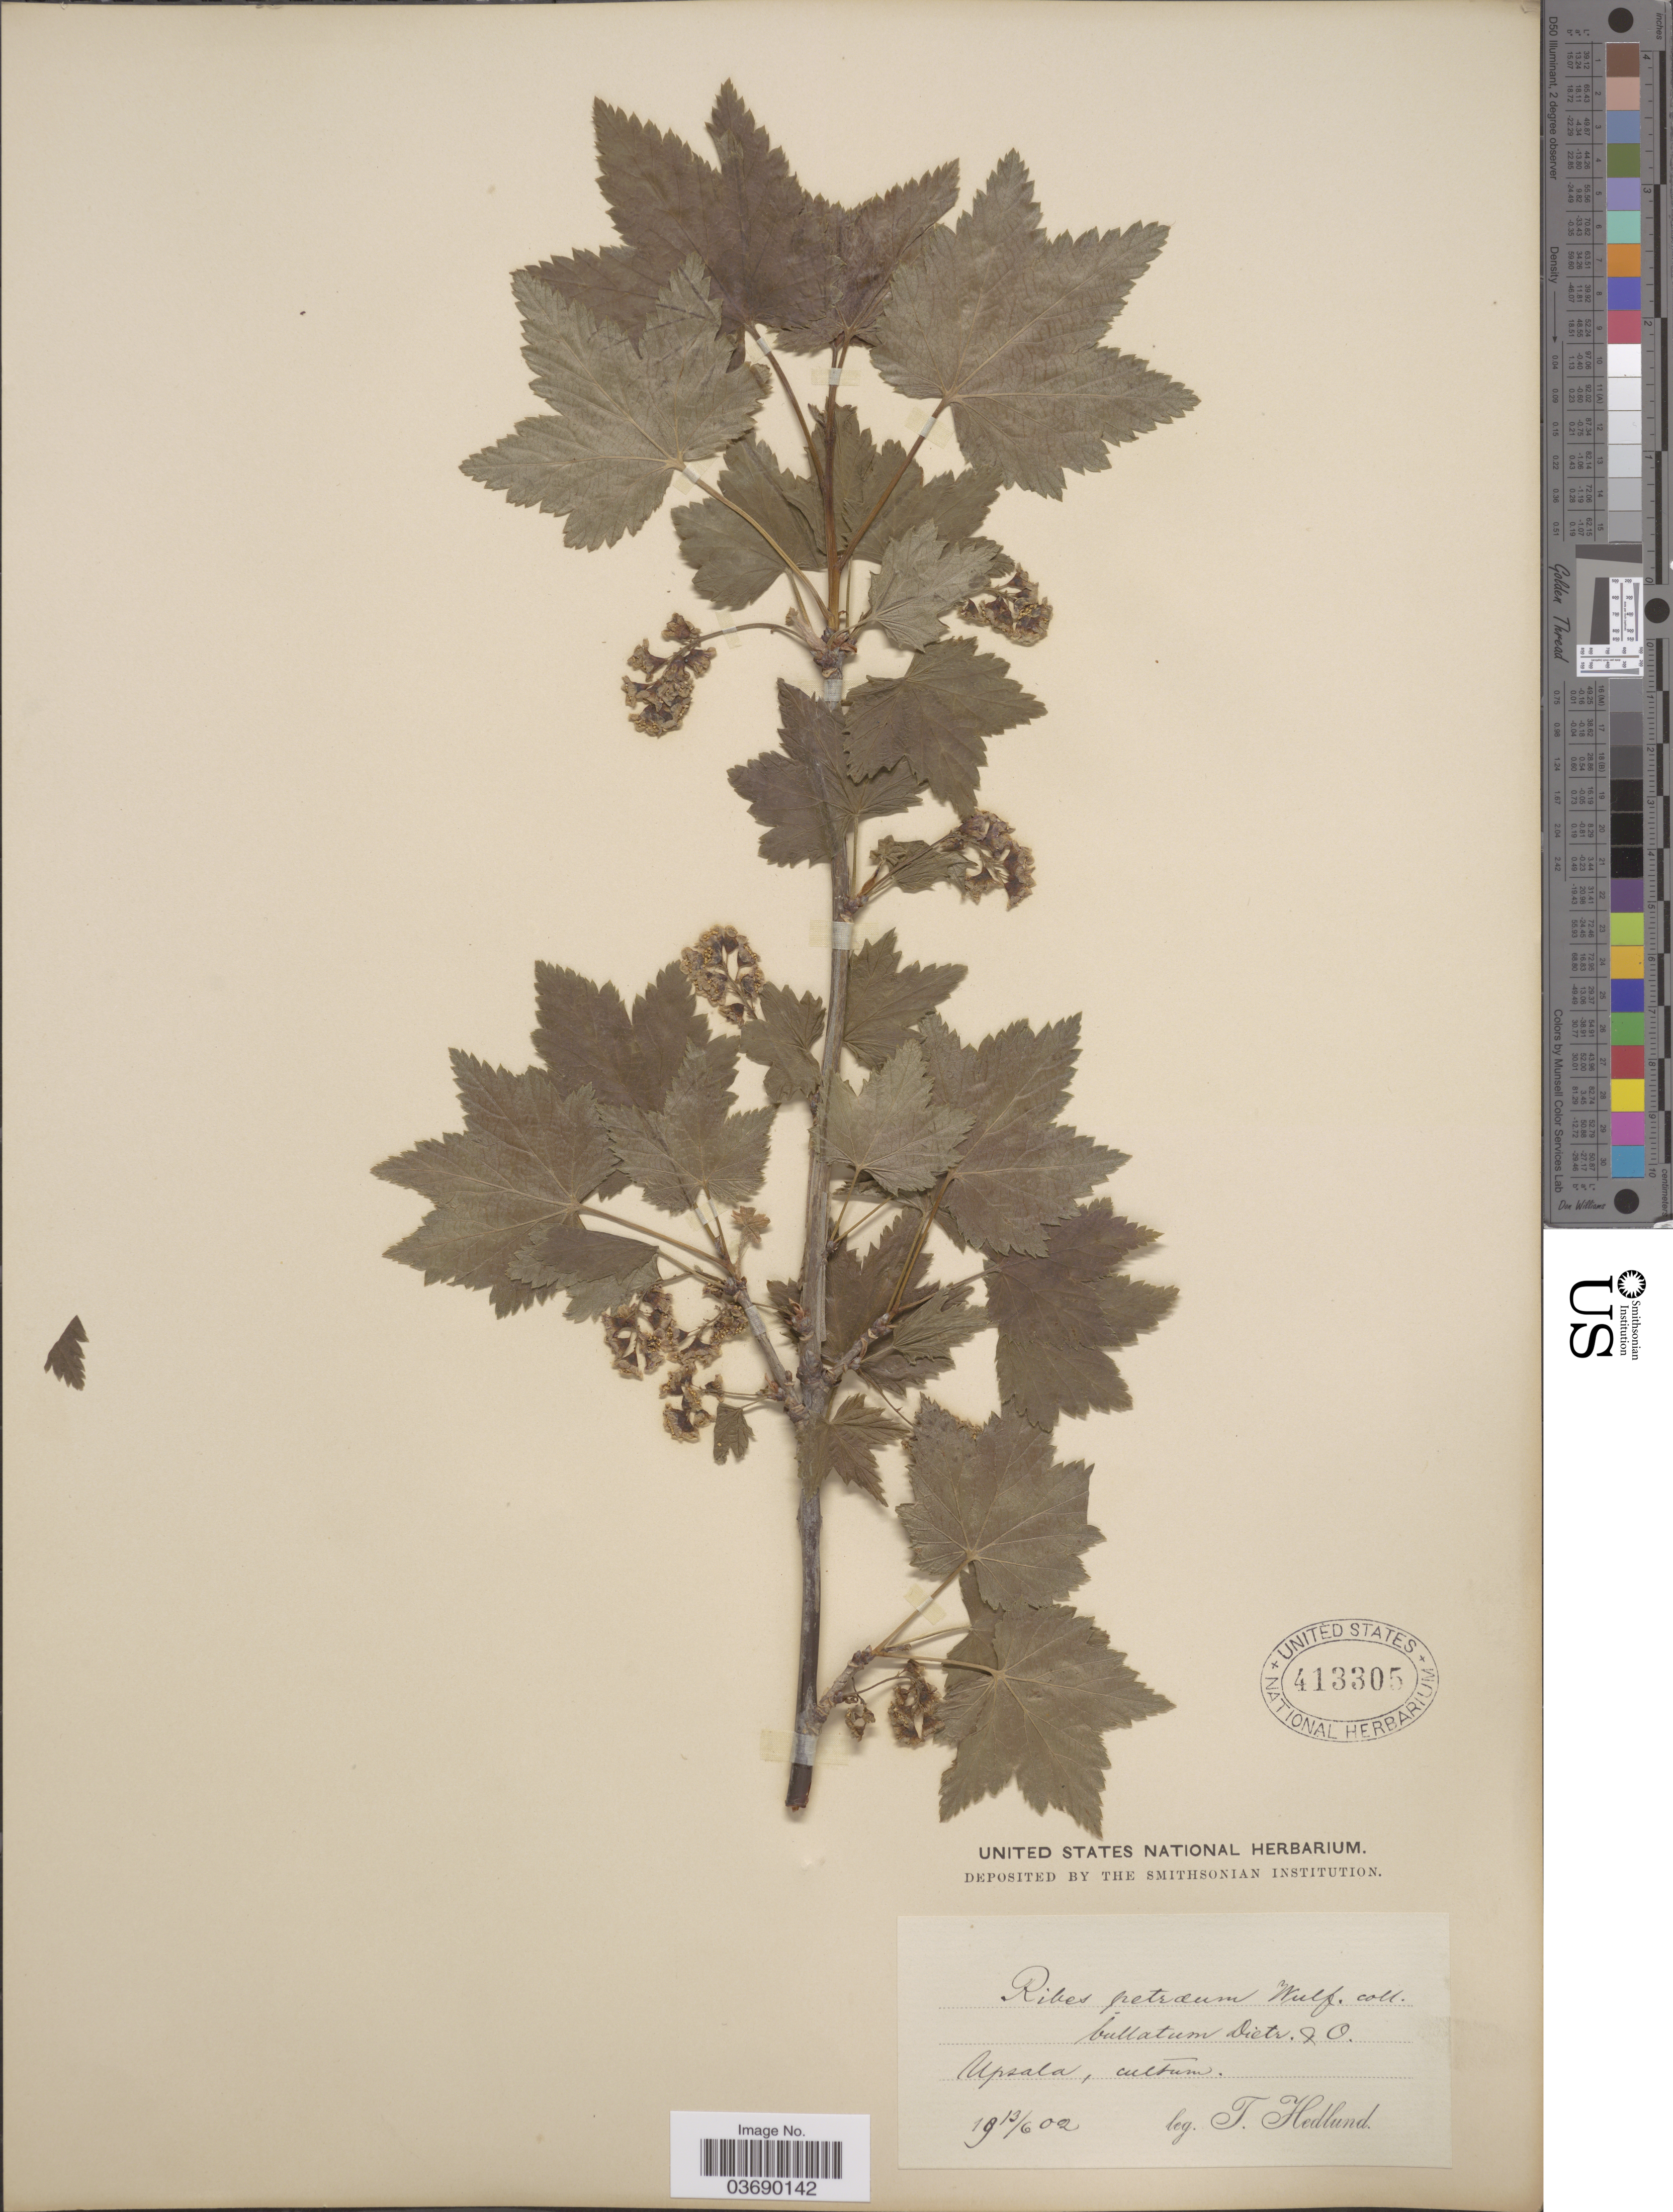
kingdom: Plantae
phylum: Tracheophyta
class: Magnoliopsida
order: Saxifragales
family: Grossulariaceae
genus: Ribes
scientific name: Ribes rubrum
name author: L.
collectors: T. Hedlund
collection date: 1902-06-13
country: Sweden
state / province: Uppsala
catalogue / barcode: US 413305